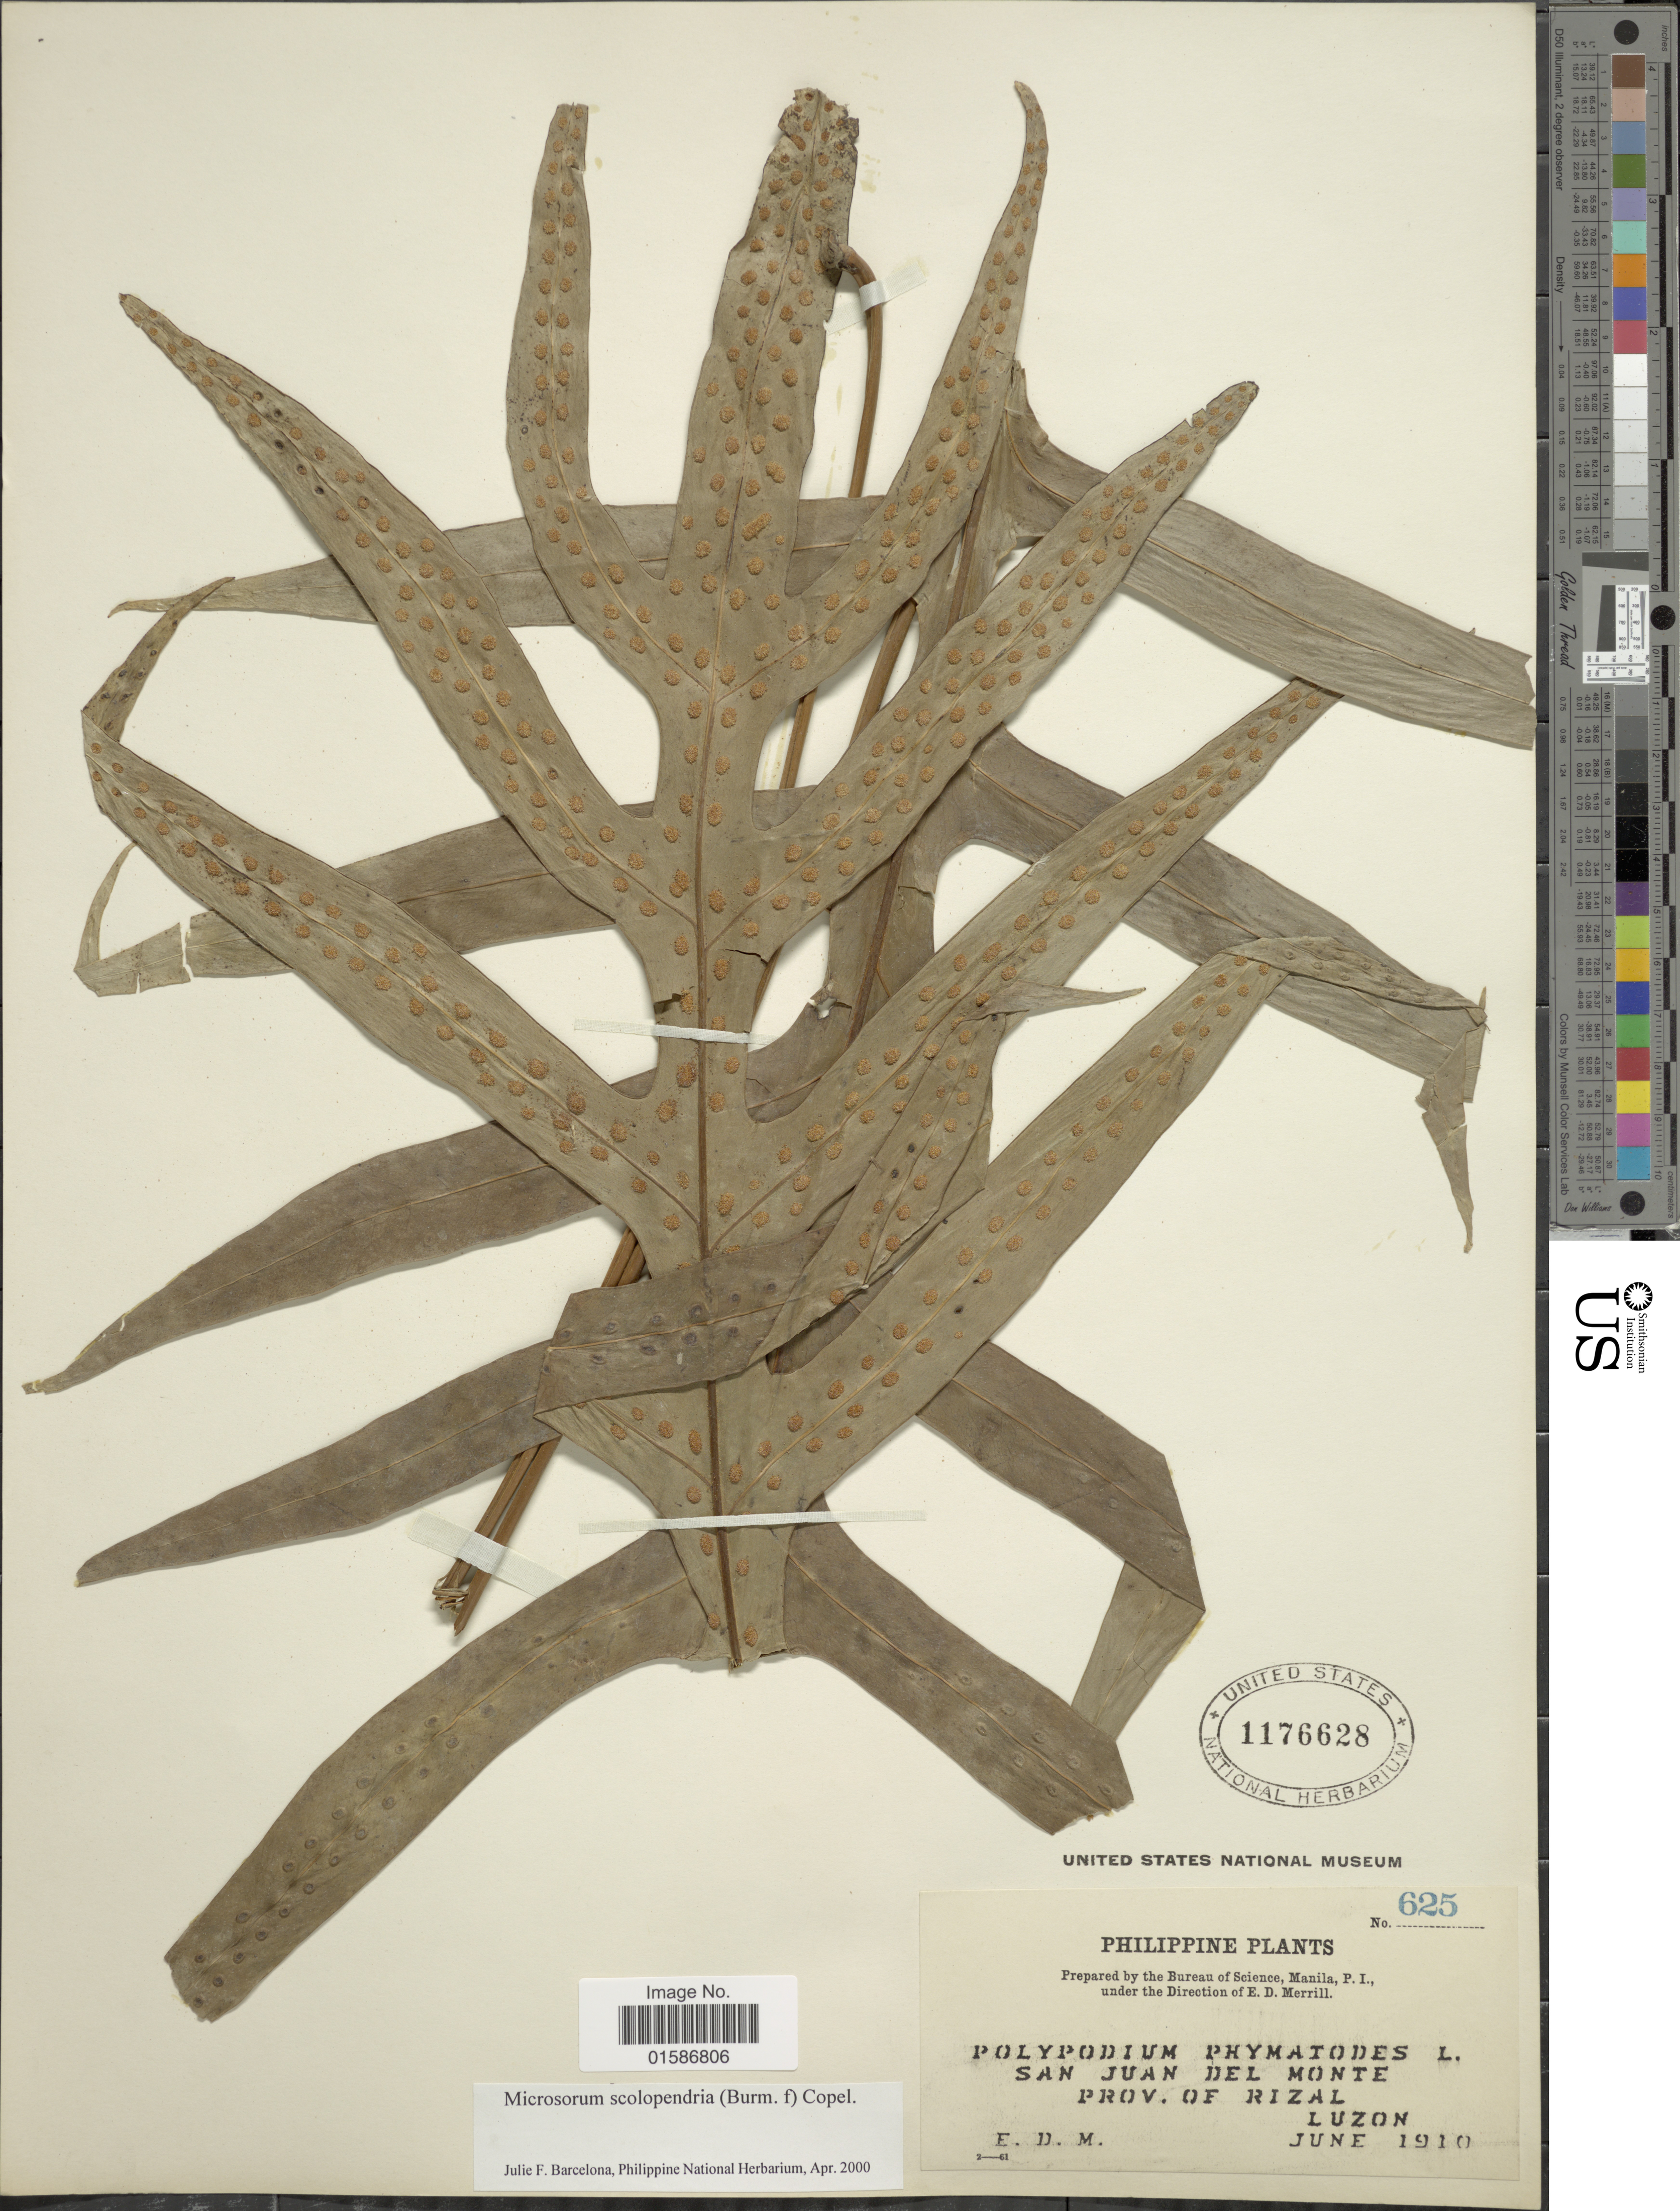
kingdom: Plantae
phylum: Tracheophyta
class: Polypodiopsida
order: Polypodiales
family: Polypodiaceae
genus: Microsorum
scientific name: Microsorum scolopendria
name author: (Burm. f.) Copel.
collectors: E. Merrill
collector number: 625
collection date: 1910-06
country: Philippines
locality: San Juan del Monte Prov. of Rizal, Luzon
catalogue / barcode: US 1176628